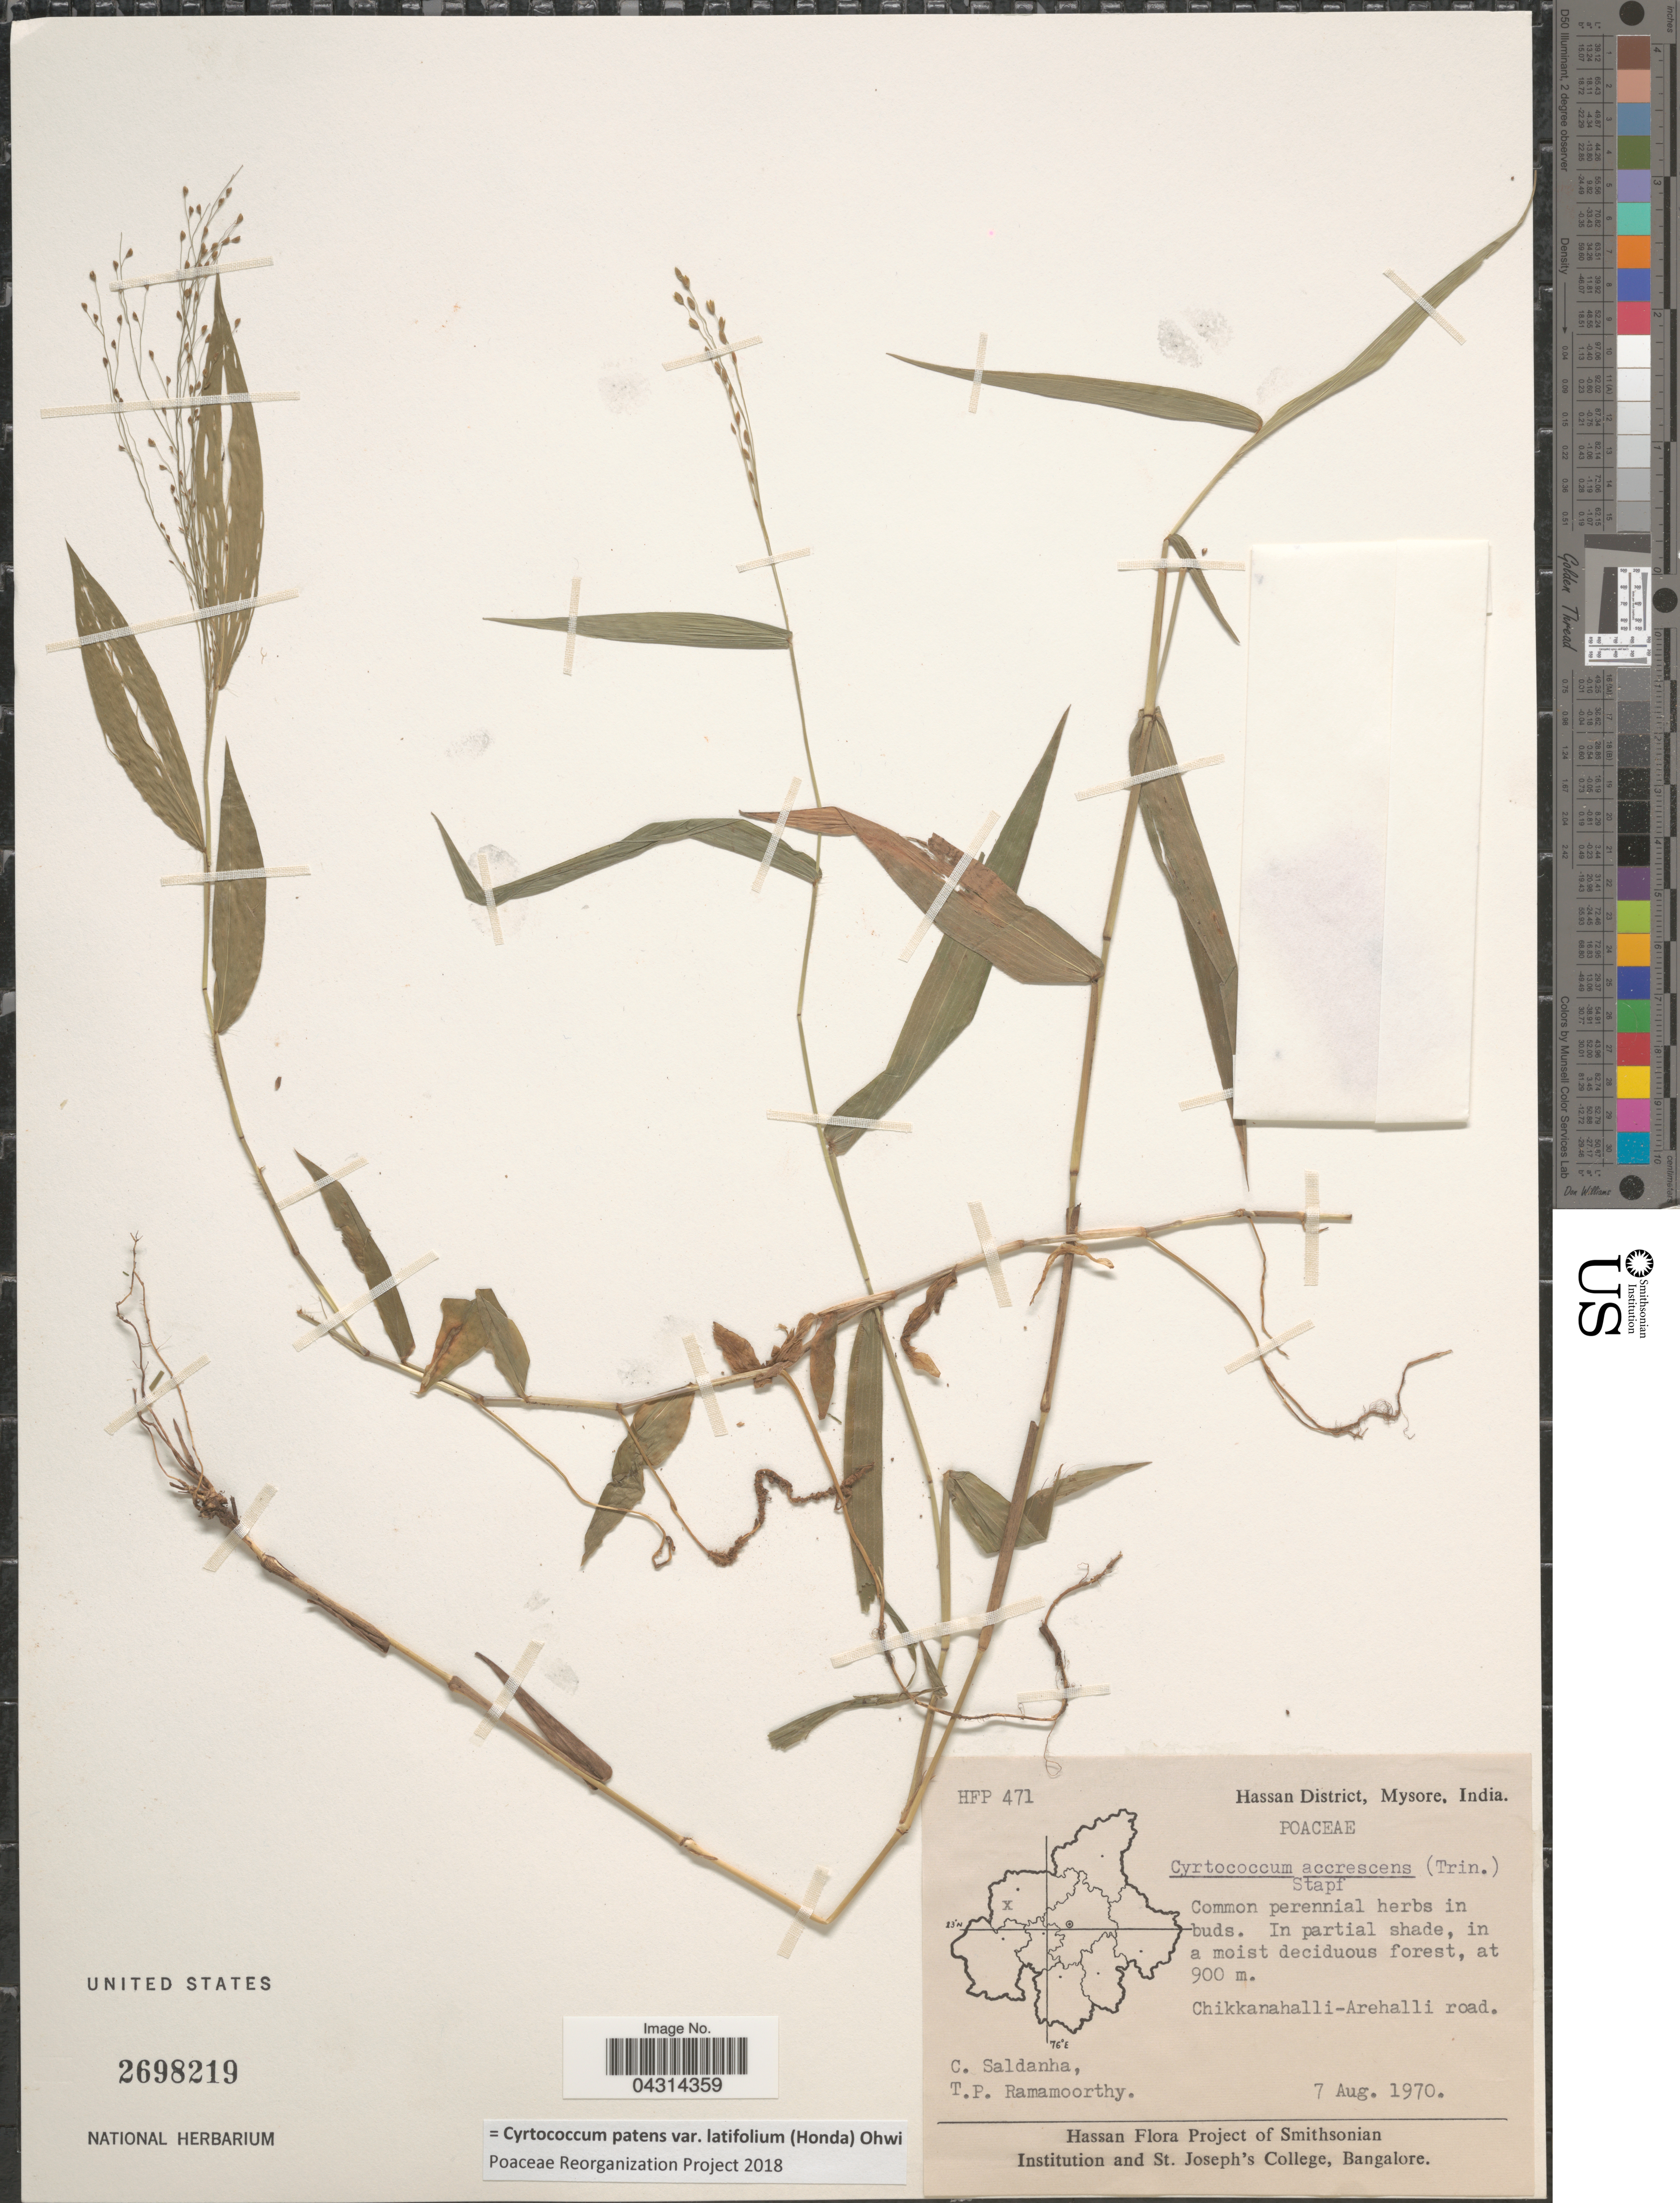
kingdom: Plantae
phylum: Tracheophyta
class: Liliopsida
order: Poales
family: Poaceae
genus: Cyrtococcum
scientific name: Cyrtococcum patens var. latifolium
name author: (Honda) Ohwi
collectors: C. Saldanha & T. P. Ramamoorthy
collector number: HFP 471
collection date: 1970-08-07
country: India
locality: Hassan District, Mysore. Chikkanahalli-Arehalli road.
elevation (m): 900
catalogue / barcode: US 2698219